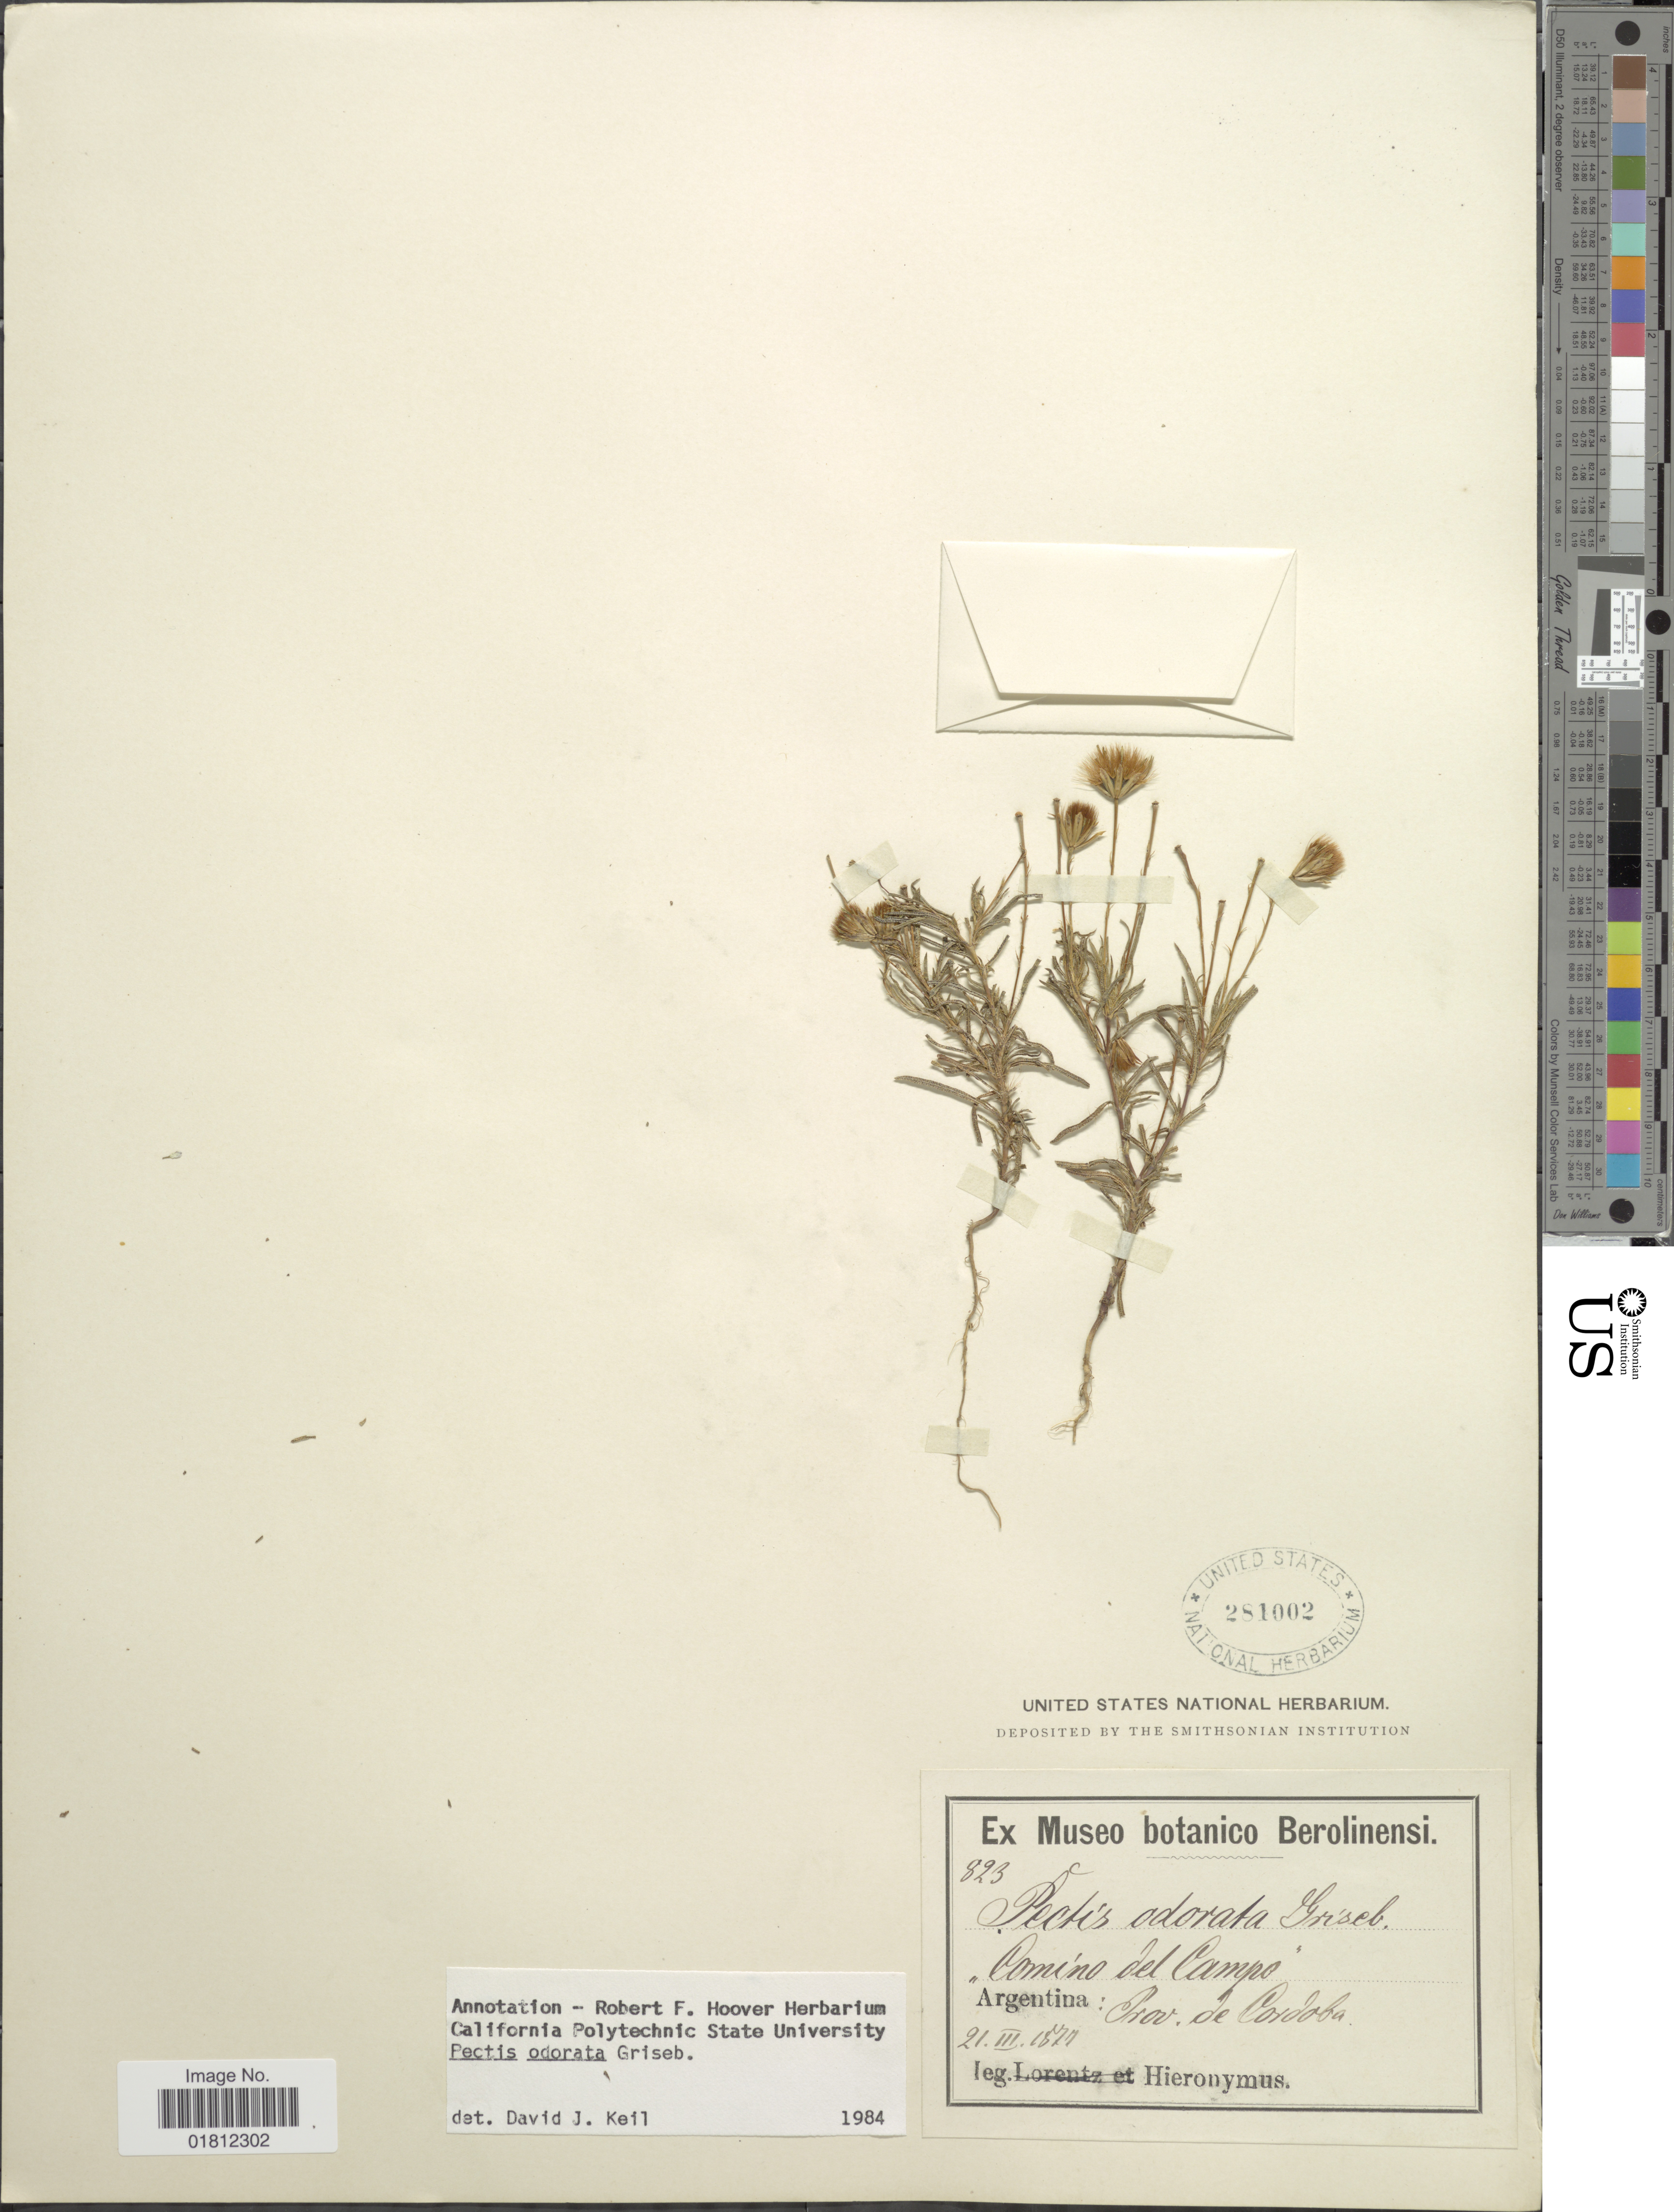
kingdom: Plantae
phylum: Tracheophyta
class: Magnoliopsida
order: Asterales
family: Asteraceae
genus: Pectis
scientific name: Pectis odorata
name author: Griseb.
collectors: -. Hieronymus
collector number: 823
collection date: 1877-03-21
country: Argentina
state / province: Cordoba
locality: Camino del Campo. Argentina: Prov. de Cordoba.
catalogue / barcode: US 281002